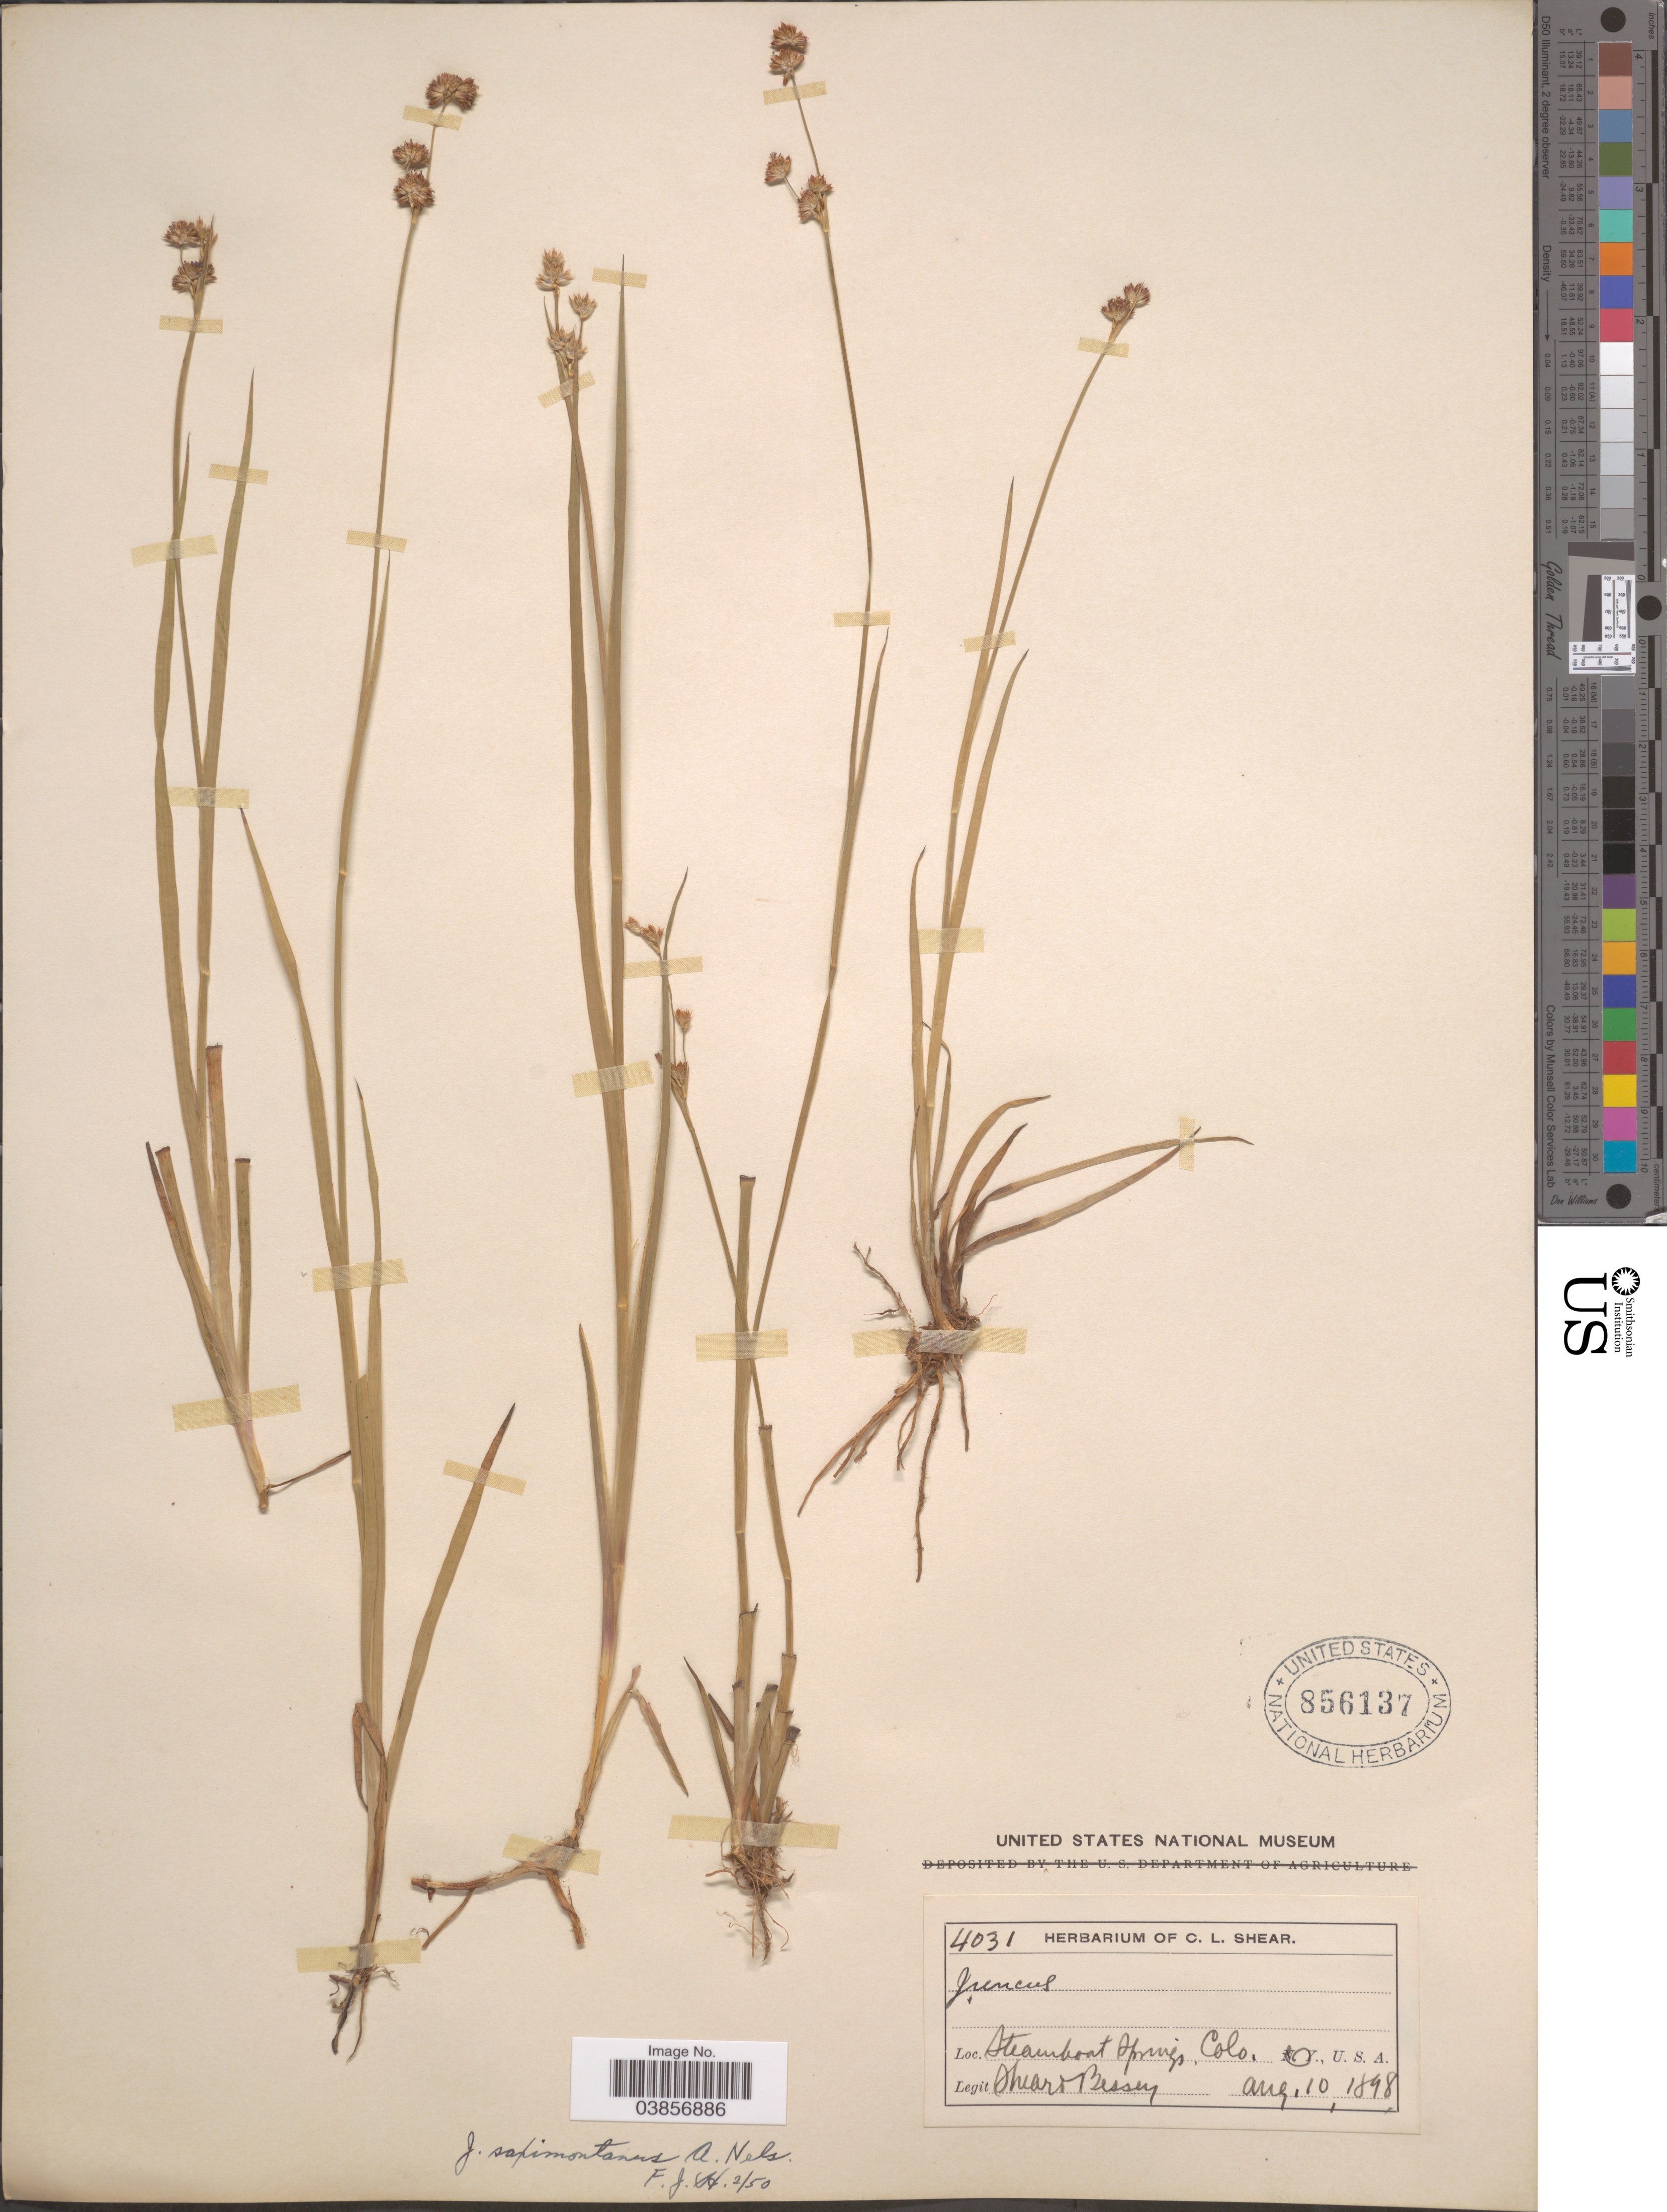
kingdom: Plantae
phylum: Tracheophyta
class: Liliopsida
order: Poales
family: Juncaceae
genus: Juncus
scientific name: Juncus saximontanus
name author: A. Nelson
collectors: C. L. Shear & -. Bessey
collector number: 4031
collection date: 1898-08-10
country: United States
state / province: Colorado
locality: Steamboat Springs.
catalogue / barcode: US 856137